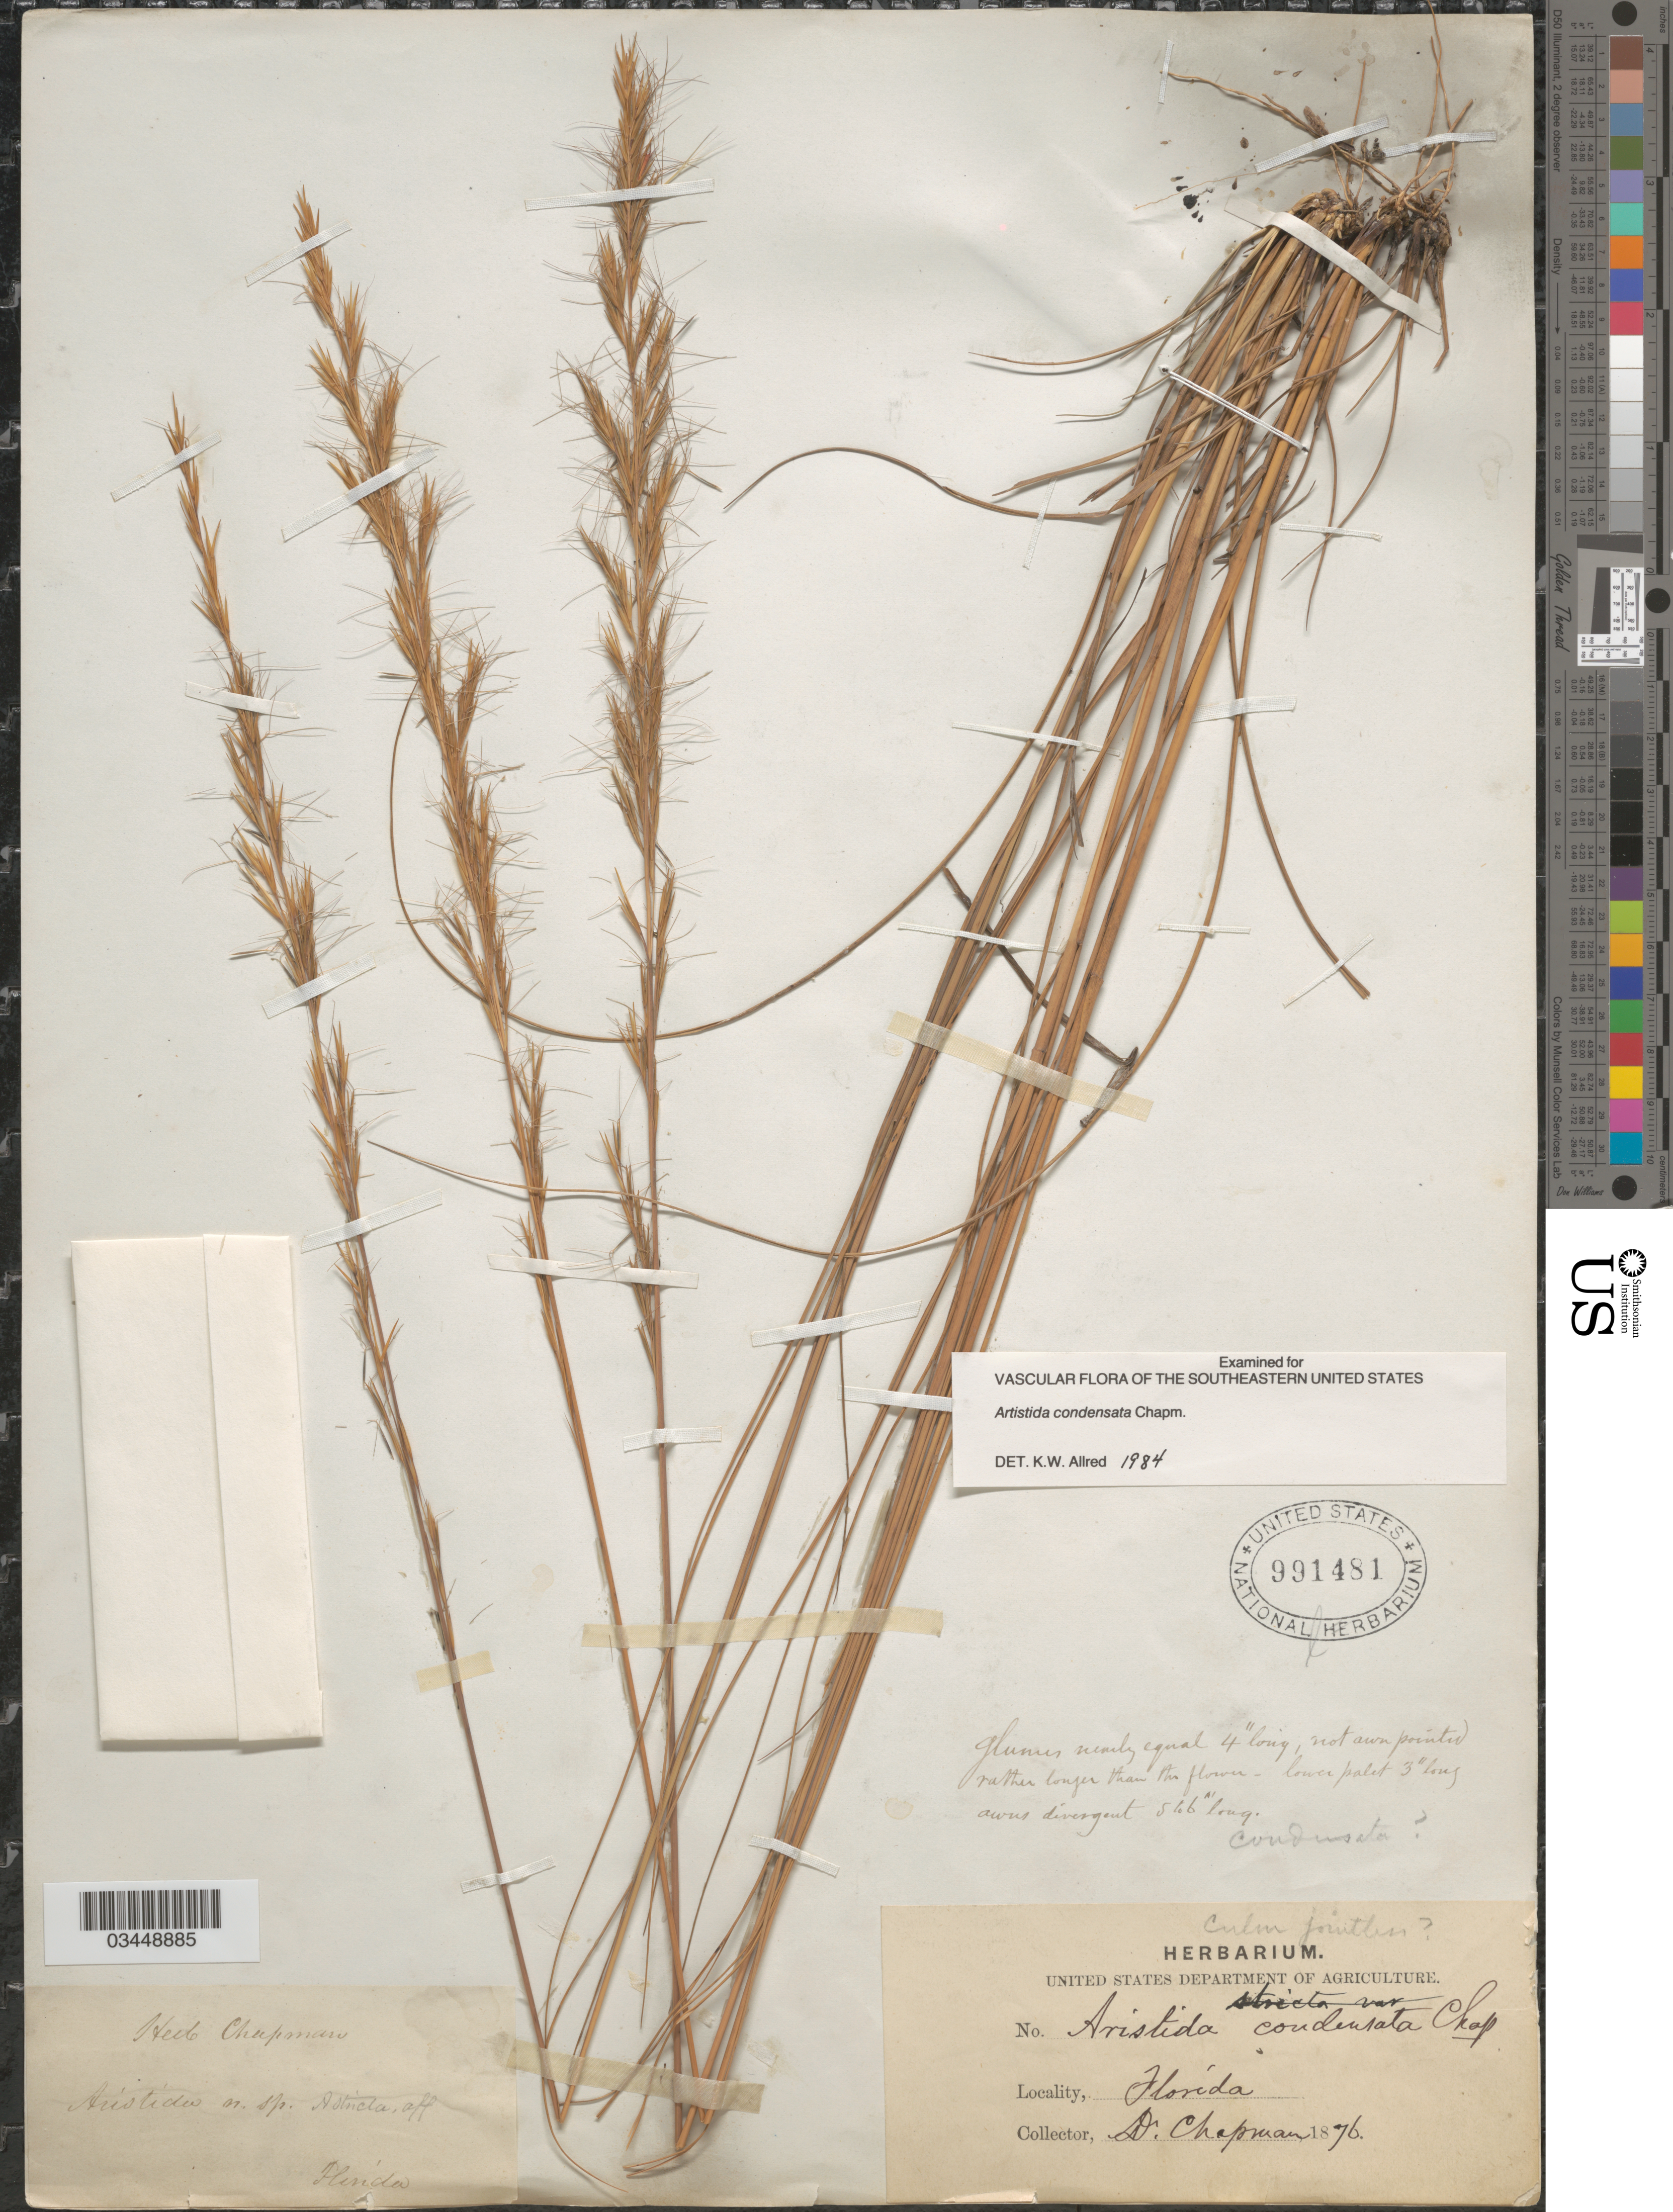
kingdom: Plantae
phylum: Tracheophyta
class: Liliopsida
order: Poales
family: Poaceae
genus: Aristida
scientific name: Aristida condensata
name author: Chapm.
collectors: A. Chapman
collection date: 1876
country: United States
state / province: Florida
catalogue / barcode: US 991481